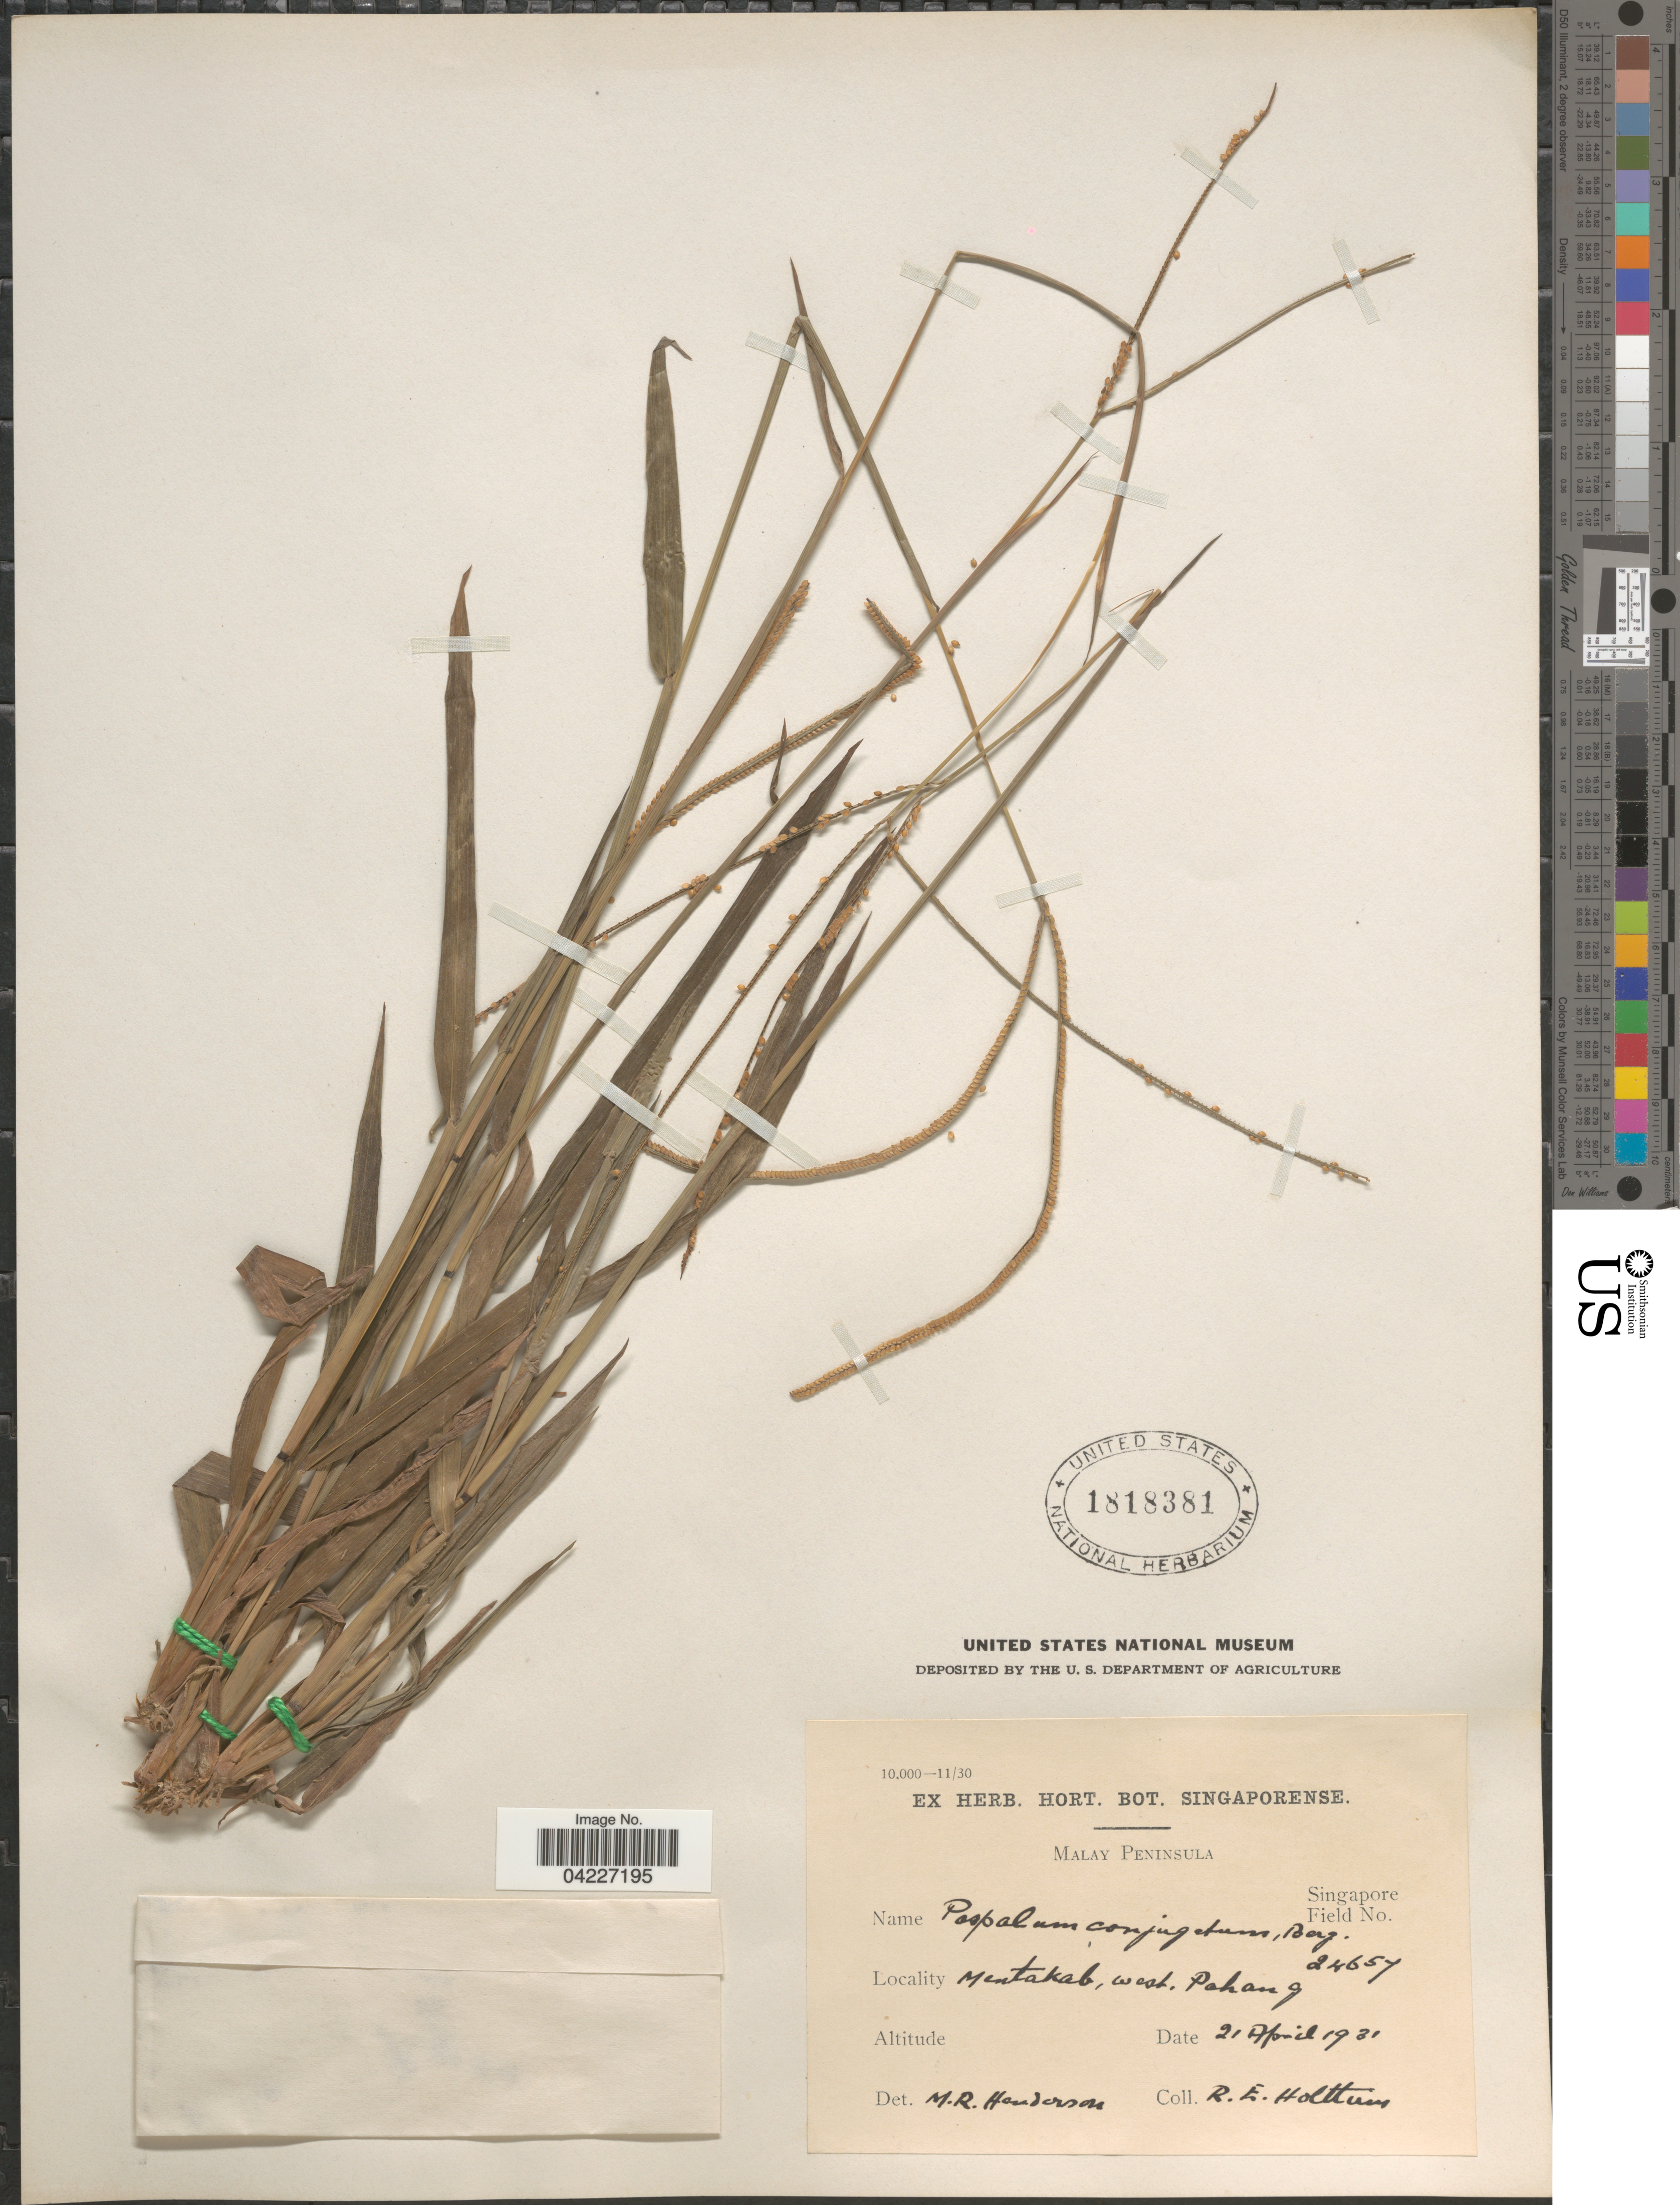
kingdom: Plantae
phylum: Tracheophyta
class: Liliopsida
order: Poales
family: Poaceae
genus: Paspalum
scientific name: Paspalum conjugatum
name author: P.J. Bergius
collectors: R. E. Holttum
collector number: Singapore Field 24657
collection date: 1931-04-21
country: Malaysia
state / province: Pahang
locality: Malay Peninsula. Mentakab, west. Pahang.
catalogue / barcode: US 1818381